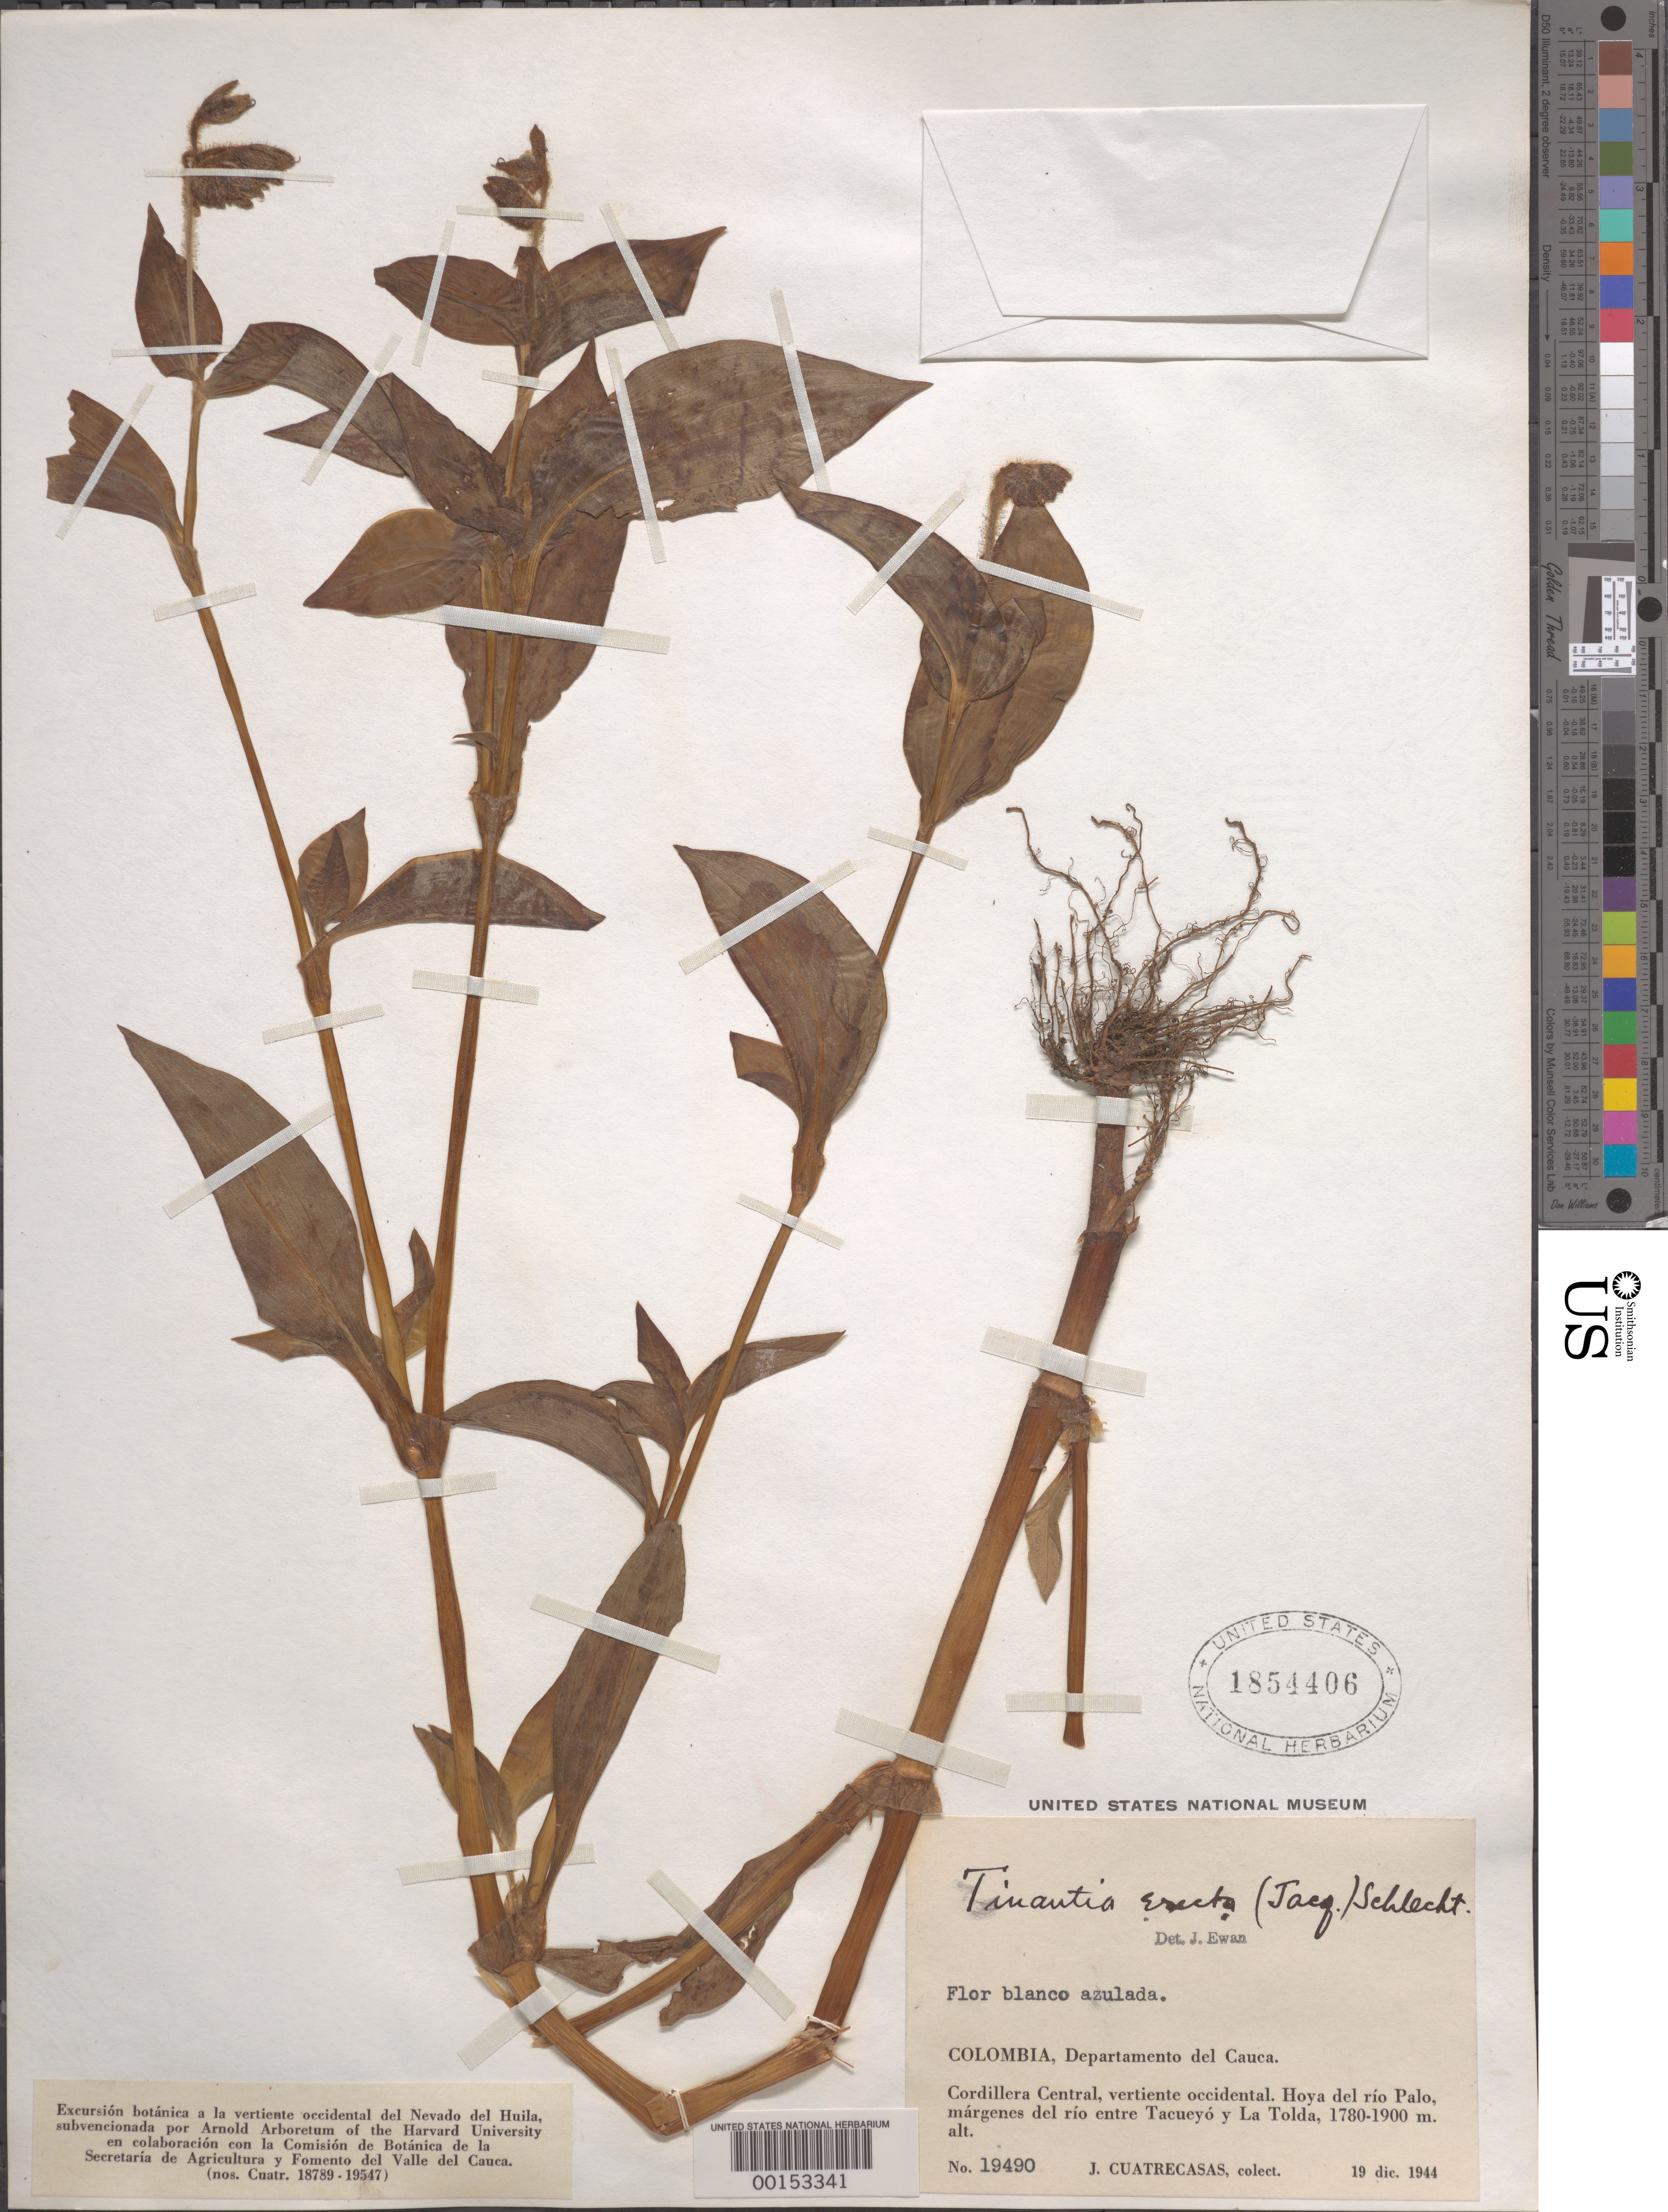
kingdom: Plantae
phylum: Tracheophyta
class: Liliopsida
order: Commelinales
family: Commelinaceae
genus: Tinantia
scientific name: Tinantia erecta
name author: (Jacq.) Fenzl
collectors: J. Cuatrecasas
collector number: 19490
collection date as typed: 19 Dec 1944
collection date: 1944-12-19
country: Colombia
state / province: Cauca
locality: Cordillera Central, near Rio Palo between Tacueyo and La Tolda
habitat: Riverbank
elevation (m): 1780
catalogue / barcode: US 1854406